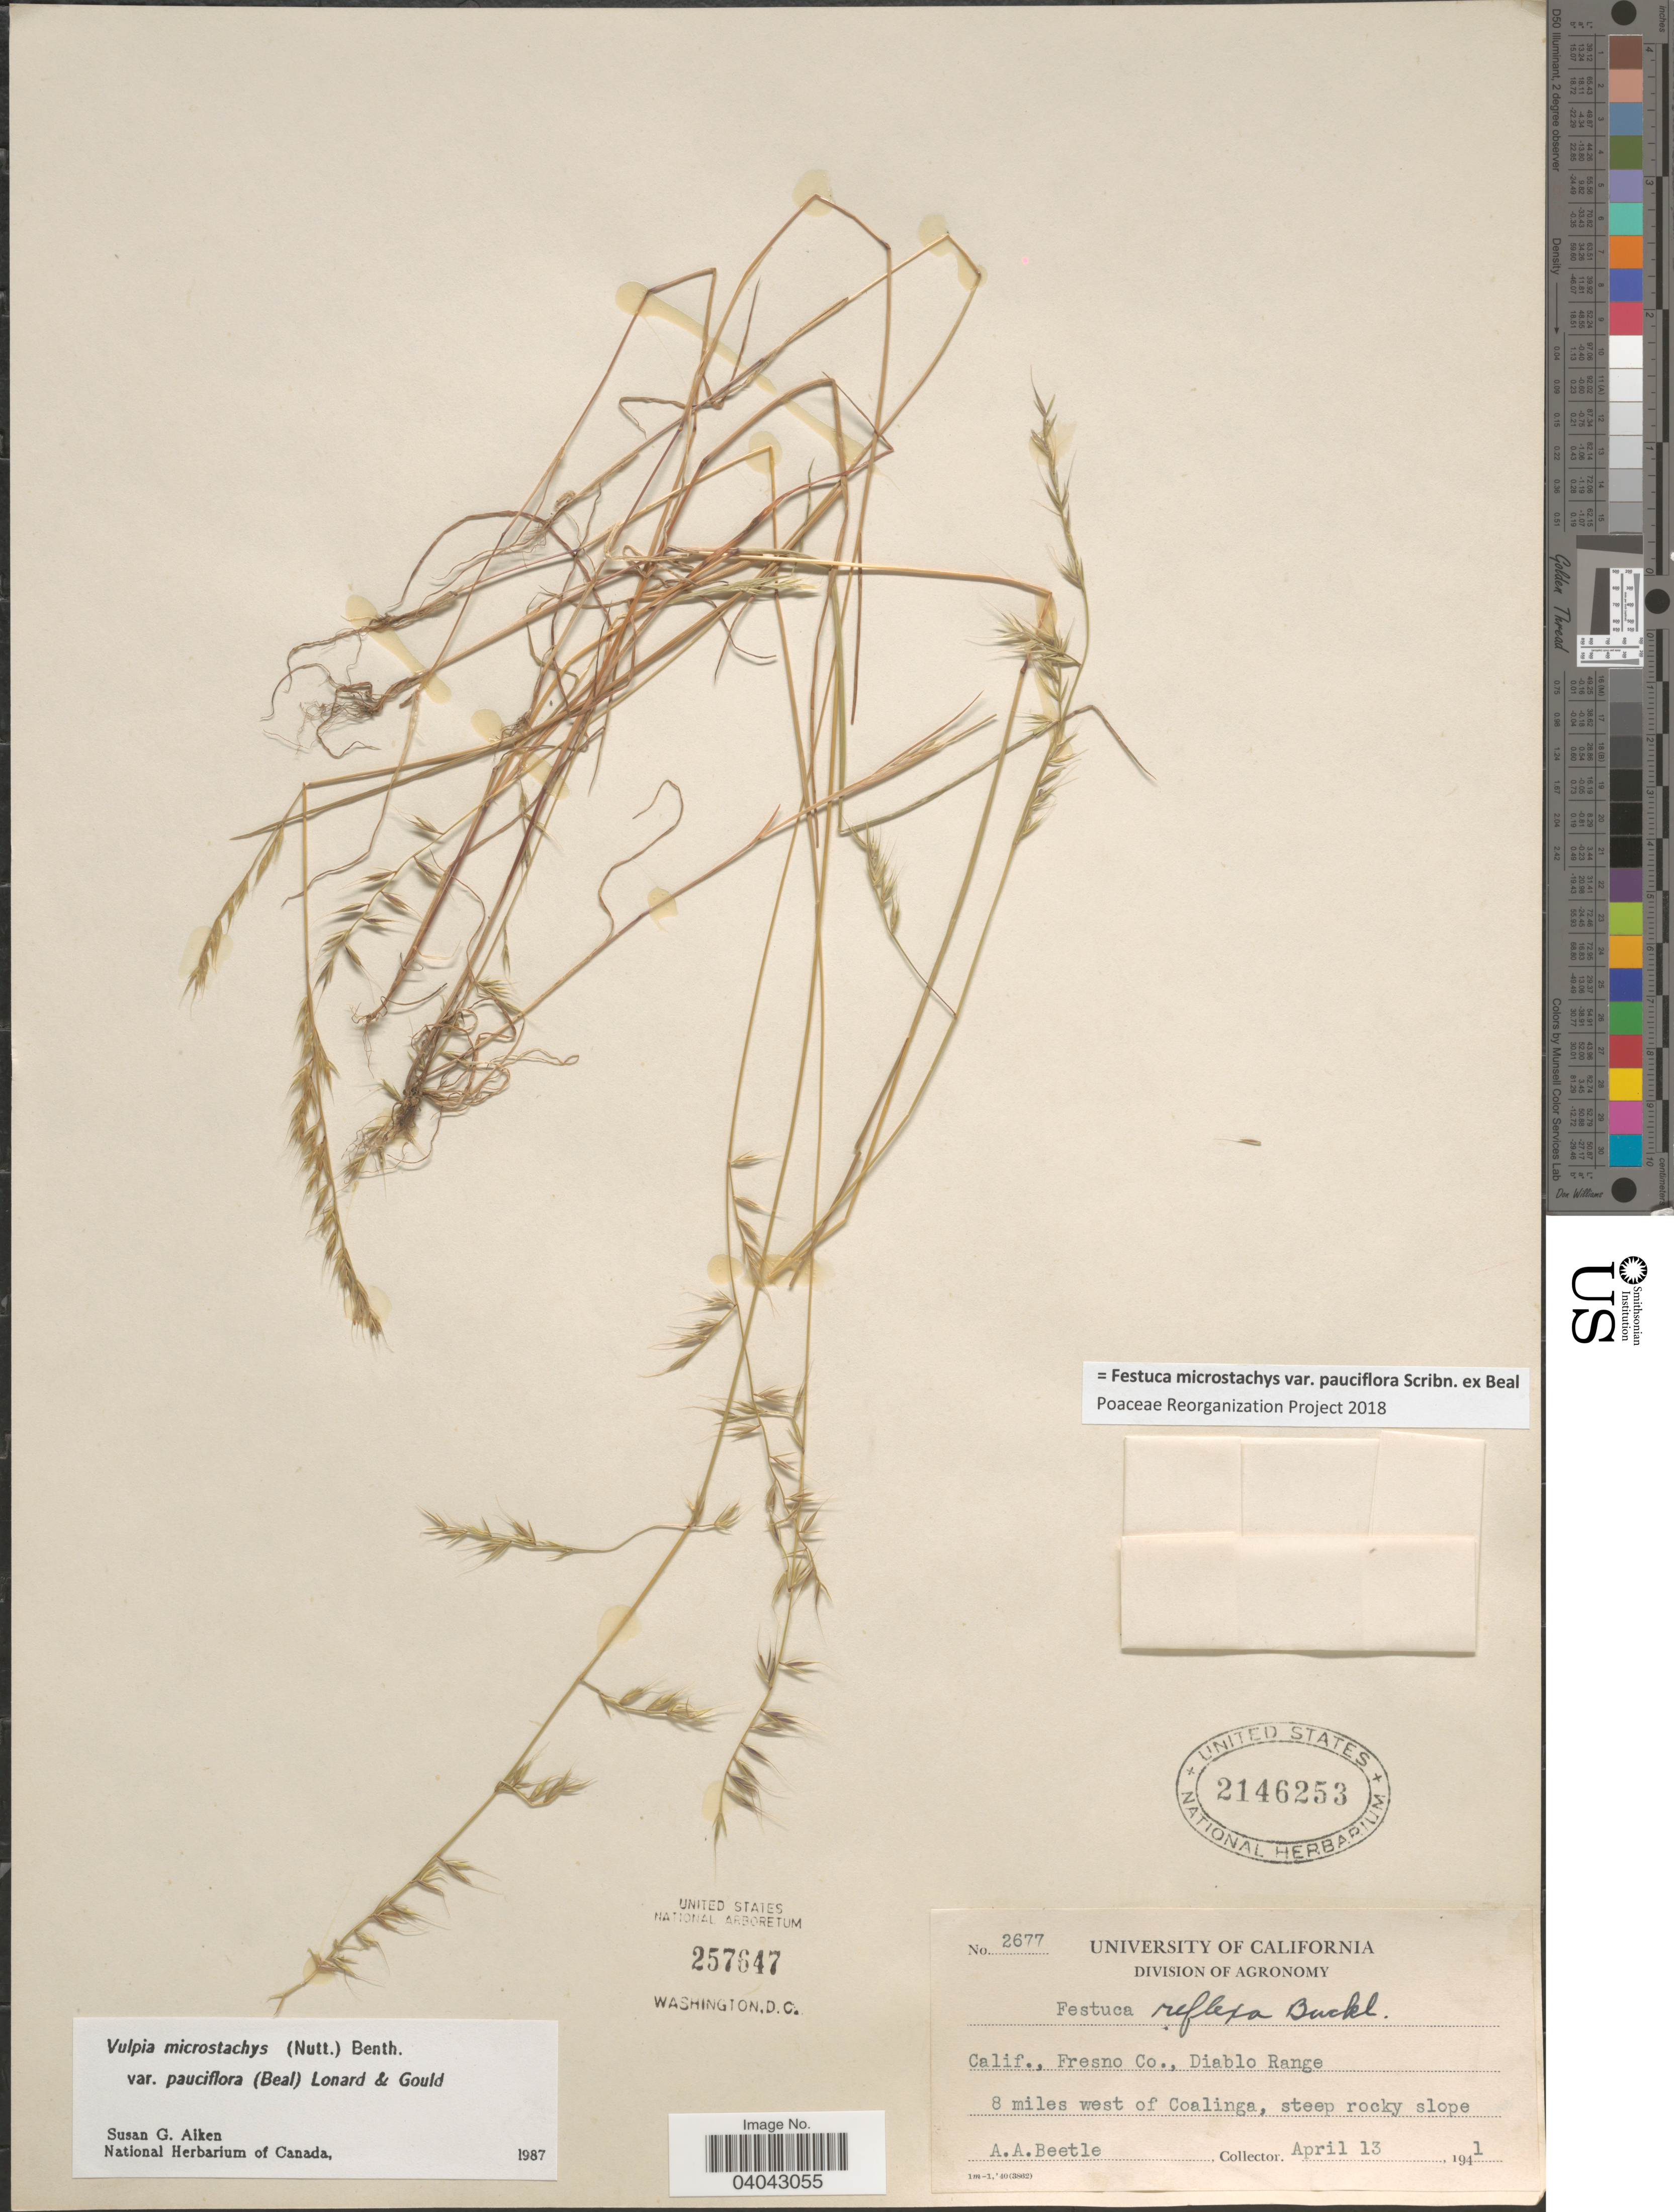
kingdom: Plantae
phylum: Tracheophyta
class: Liliopsida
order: Poales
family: Poaceae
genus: Festuca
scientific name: Festuca microstachys var. pauciflora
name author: Scribn. ex W.J. Beal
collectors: A. A. Beetle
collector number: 2677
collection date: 1941-04-13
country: United States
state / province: California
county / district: Fresno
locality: Fresno Co., Diablo Range. 8 miles west of Coalinga.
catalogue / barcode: US 2146253